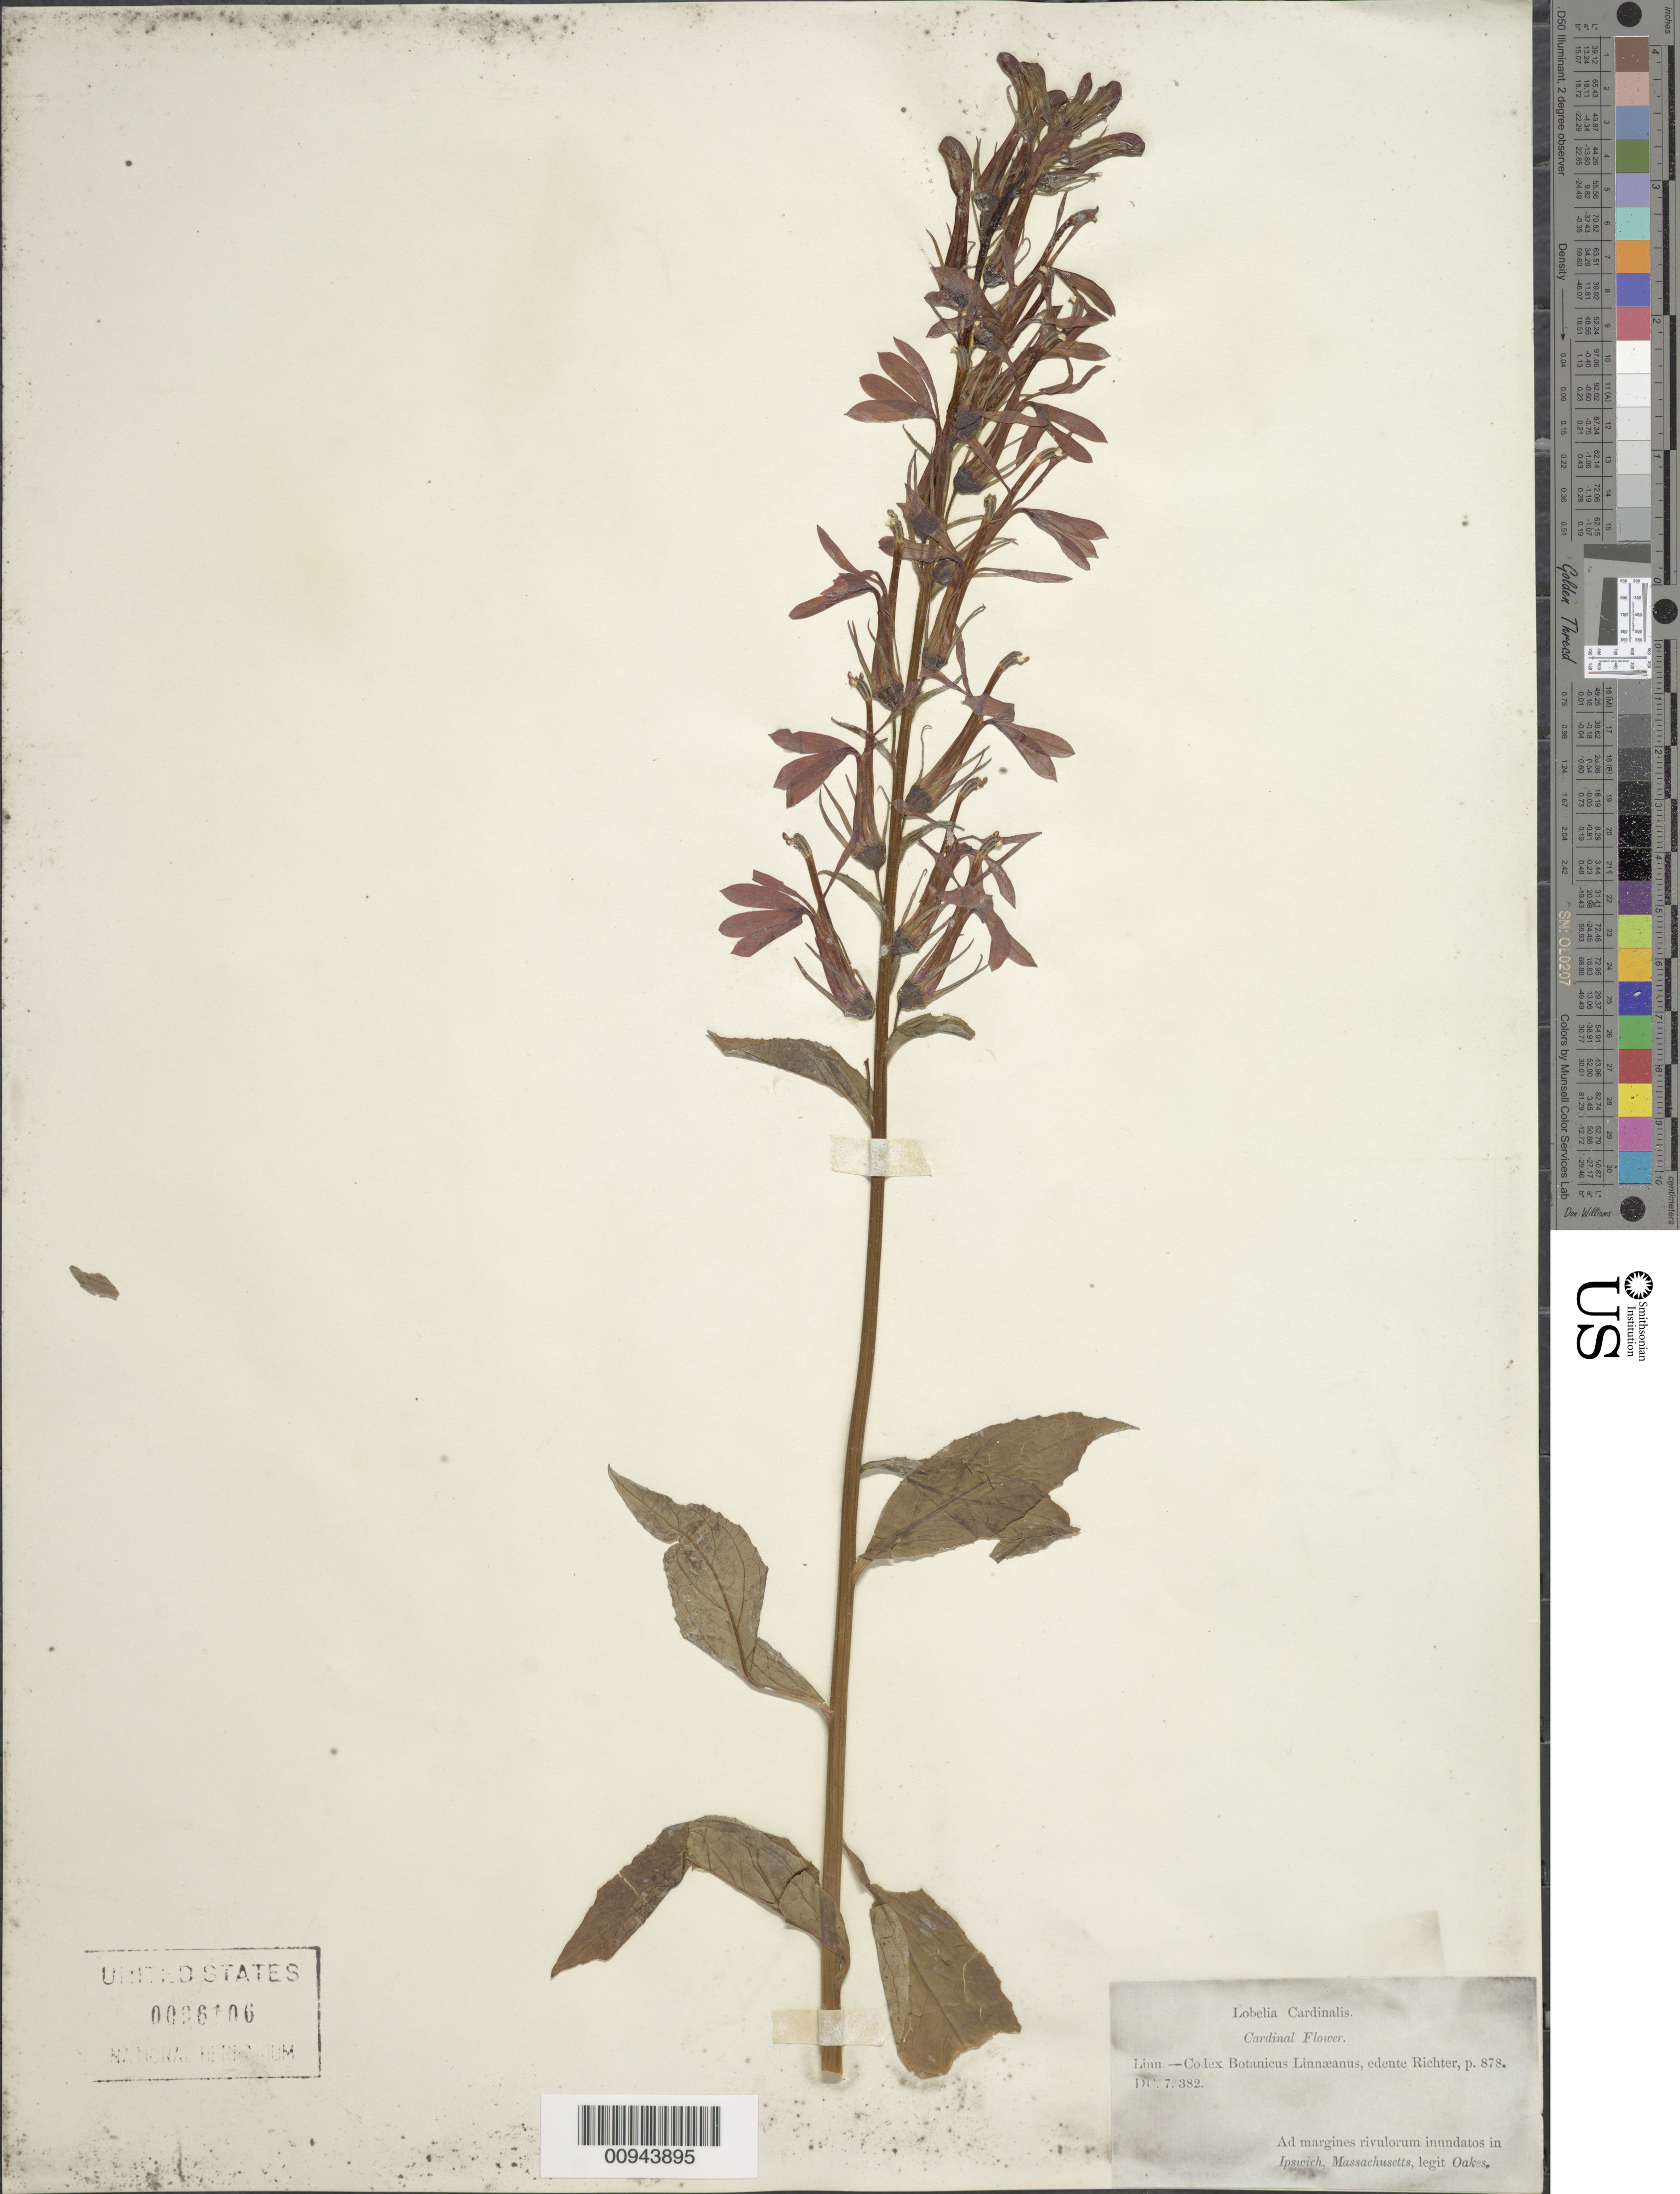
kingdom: Plantae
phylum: Tracheophyta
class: Magnoliopsida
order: Asterales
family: Campanulaceae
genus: Lobelia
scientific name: Lobelia cardinalis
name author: L.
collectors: -. Oakes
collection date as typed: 18--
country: United States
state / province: Massachusetts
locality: Ipswich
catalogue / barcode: US 96106